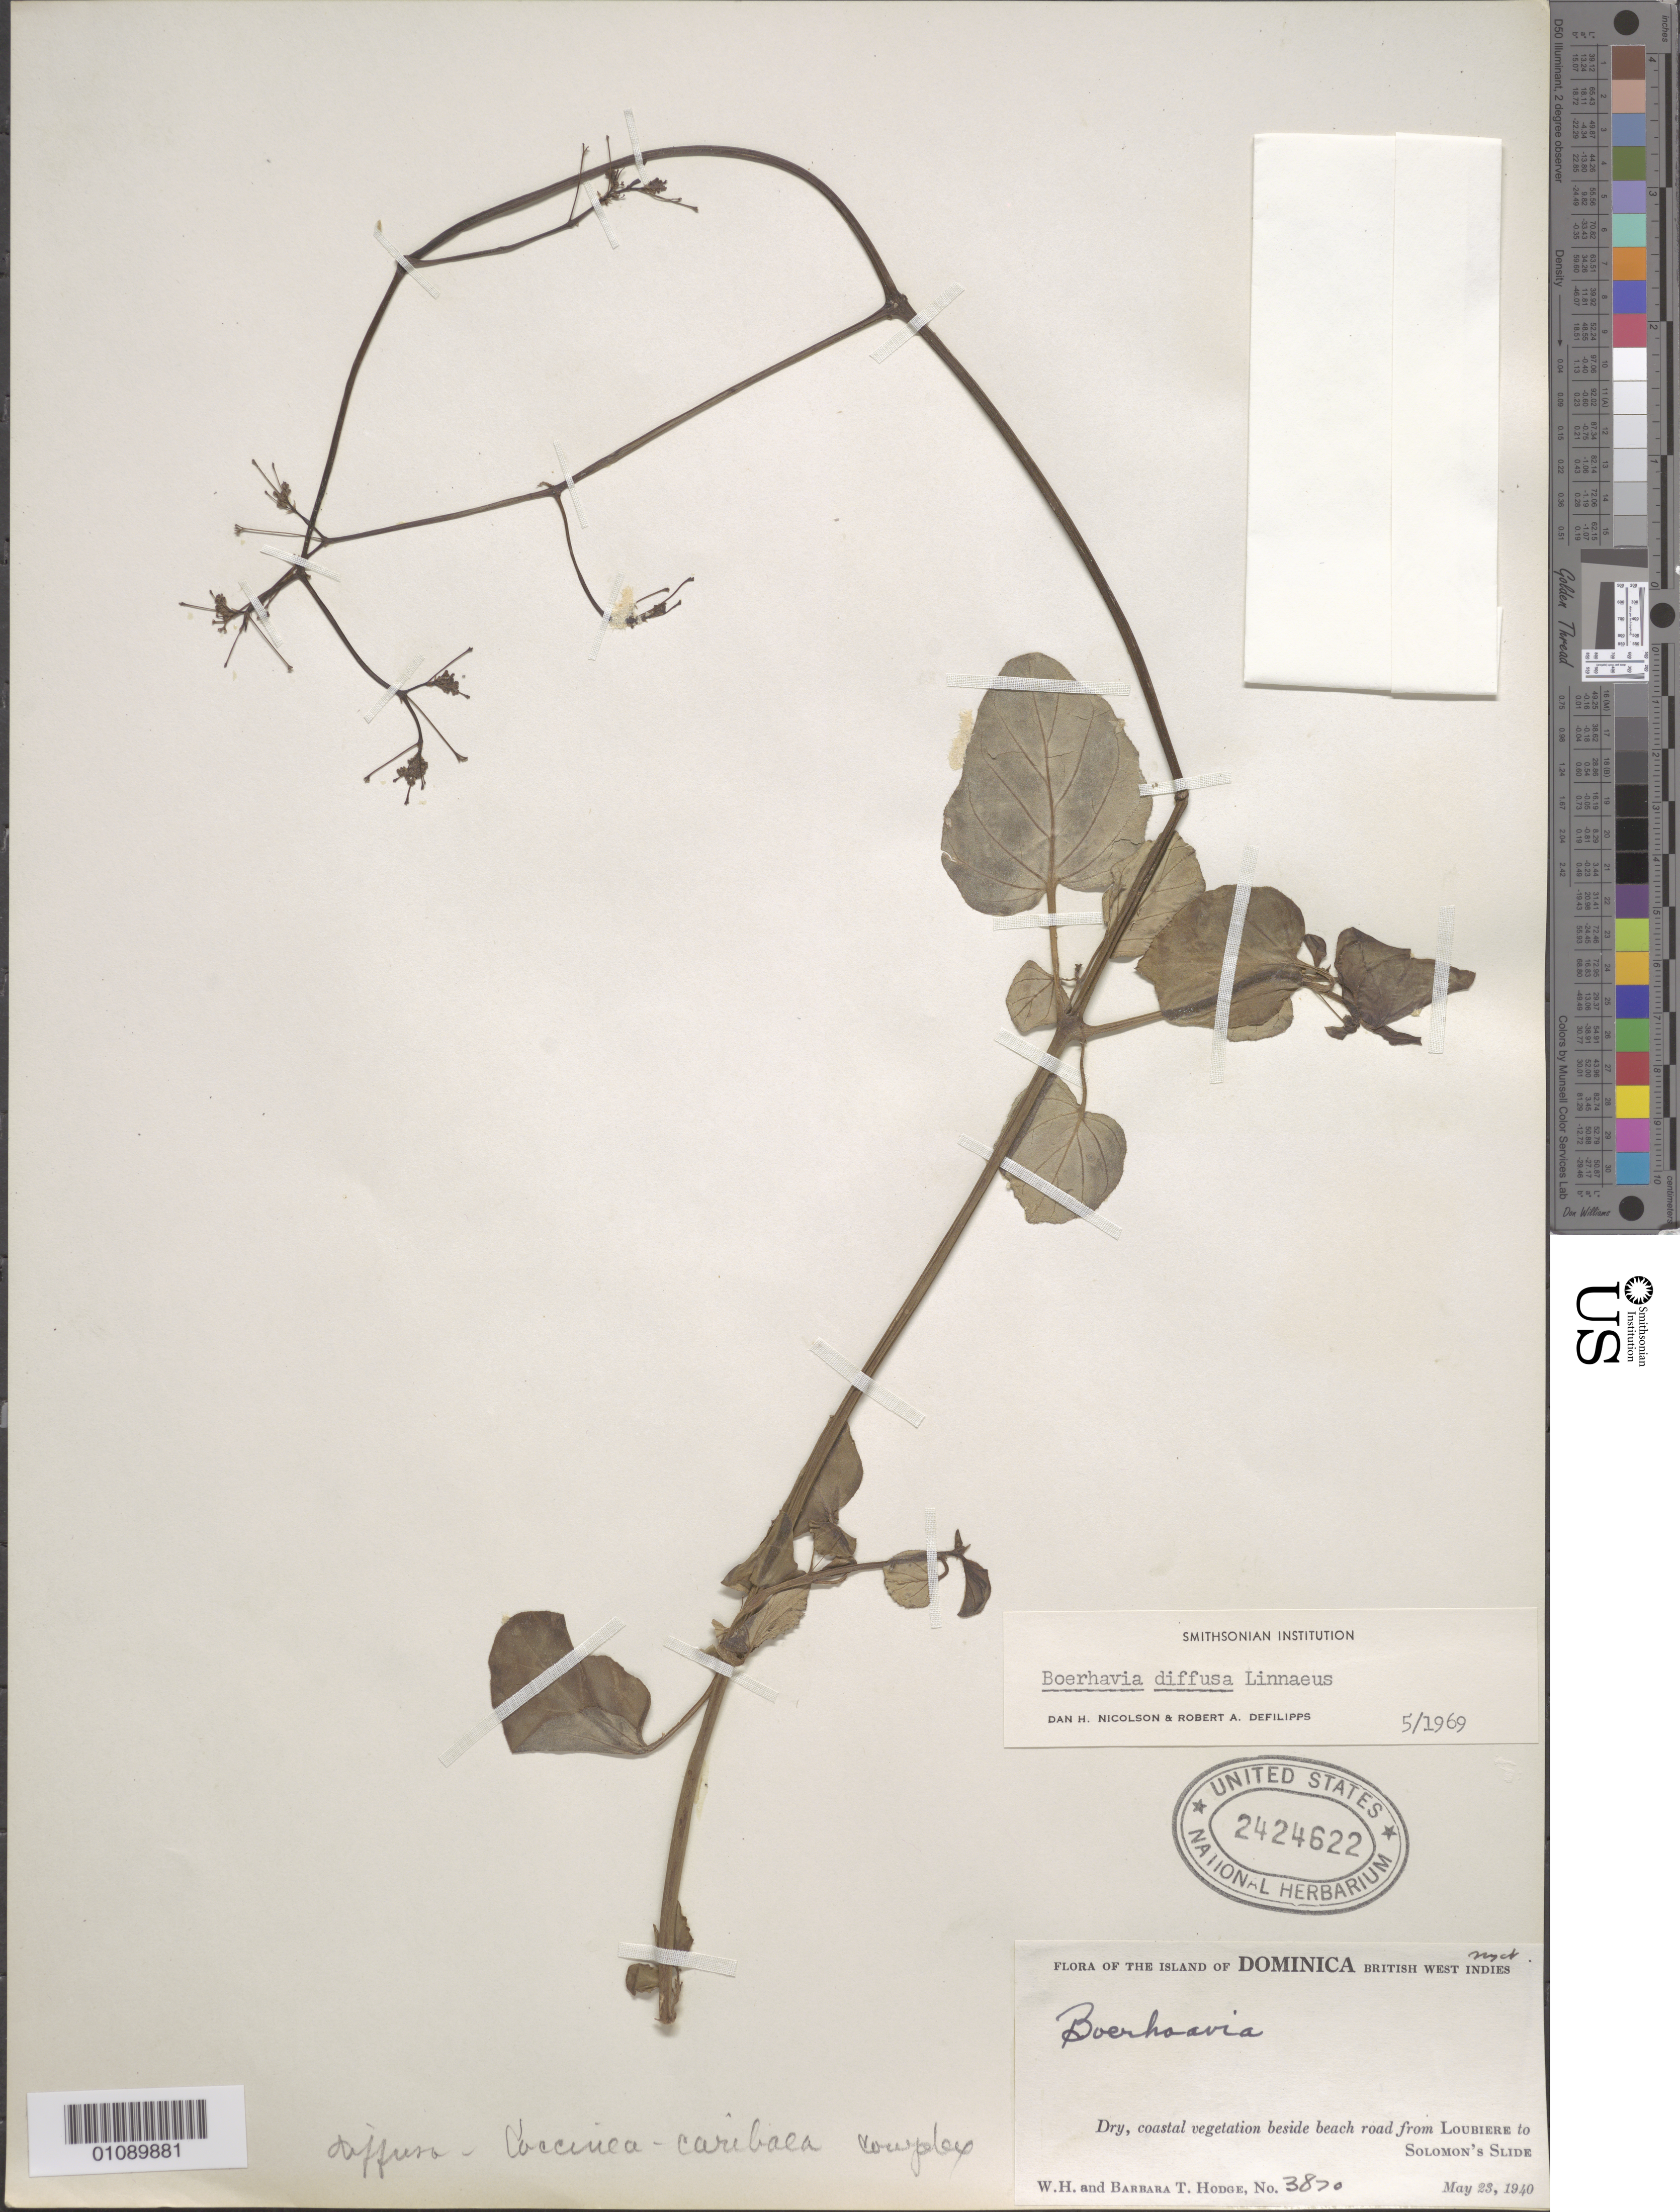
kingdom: Plantae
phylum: Tracheophyta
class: Magnoliopsida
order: Caryophyllales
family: Nyctaginaceae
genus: Boerhavia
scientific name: Boerhavia diffusa var. diffusa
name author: L.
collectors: B. Hodge & W. Hodge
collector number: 3870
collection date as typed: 23 May 1940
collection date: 1940-05-23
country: Dominica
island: Dominica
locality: Loubiere to Solomon's Slide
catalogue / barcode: US 2424622